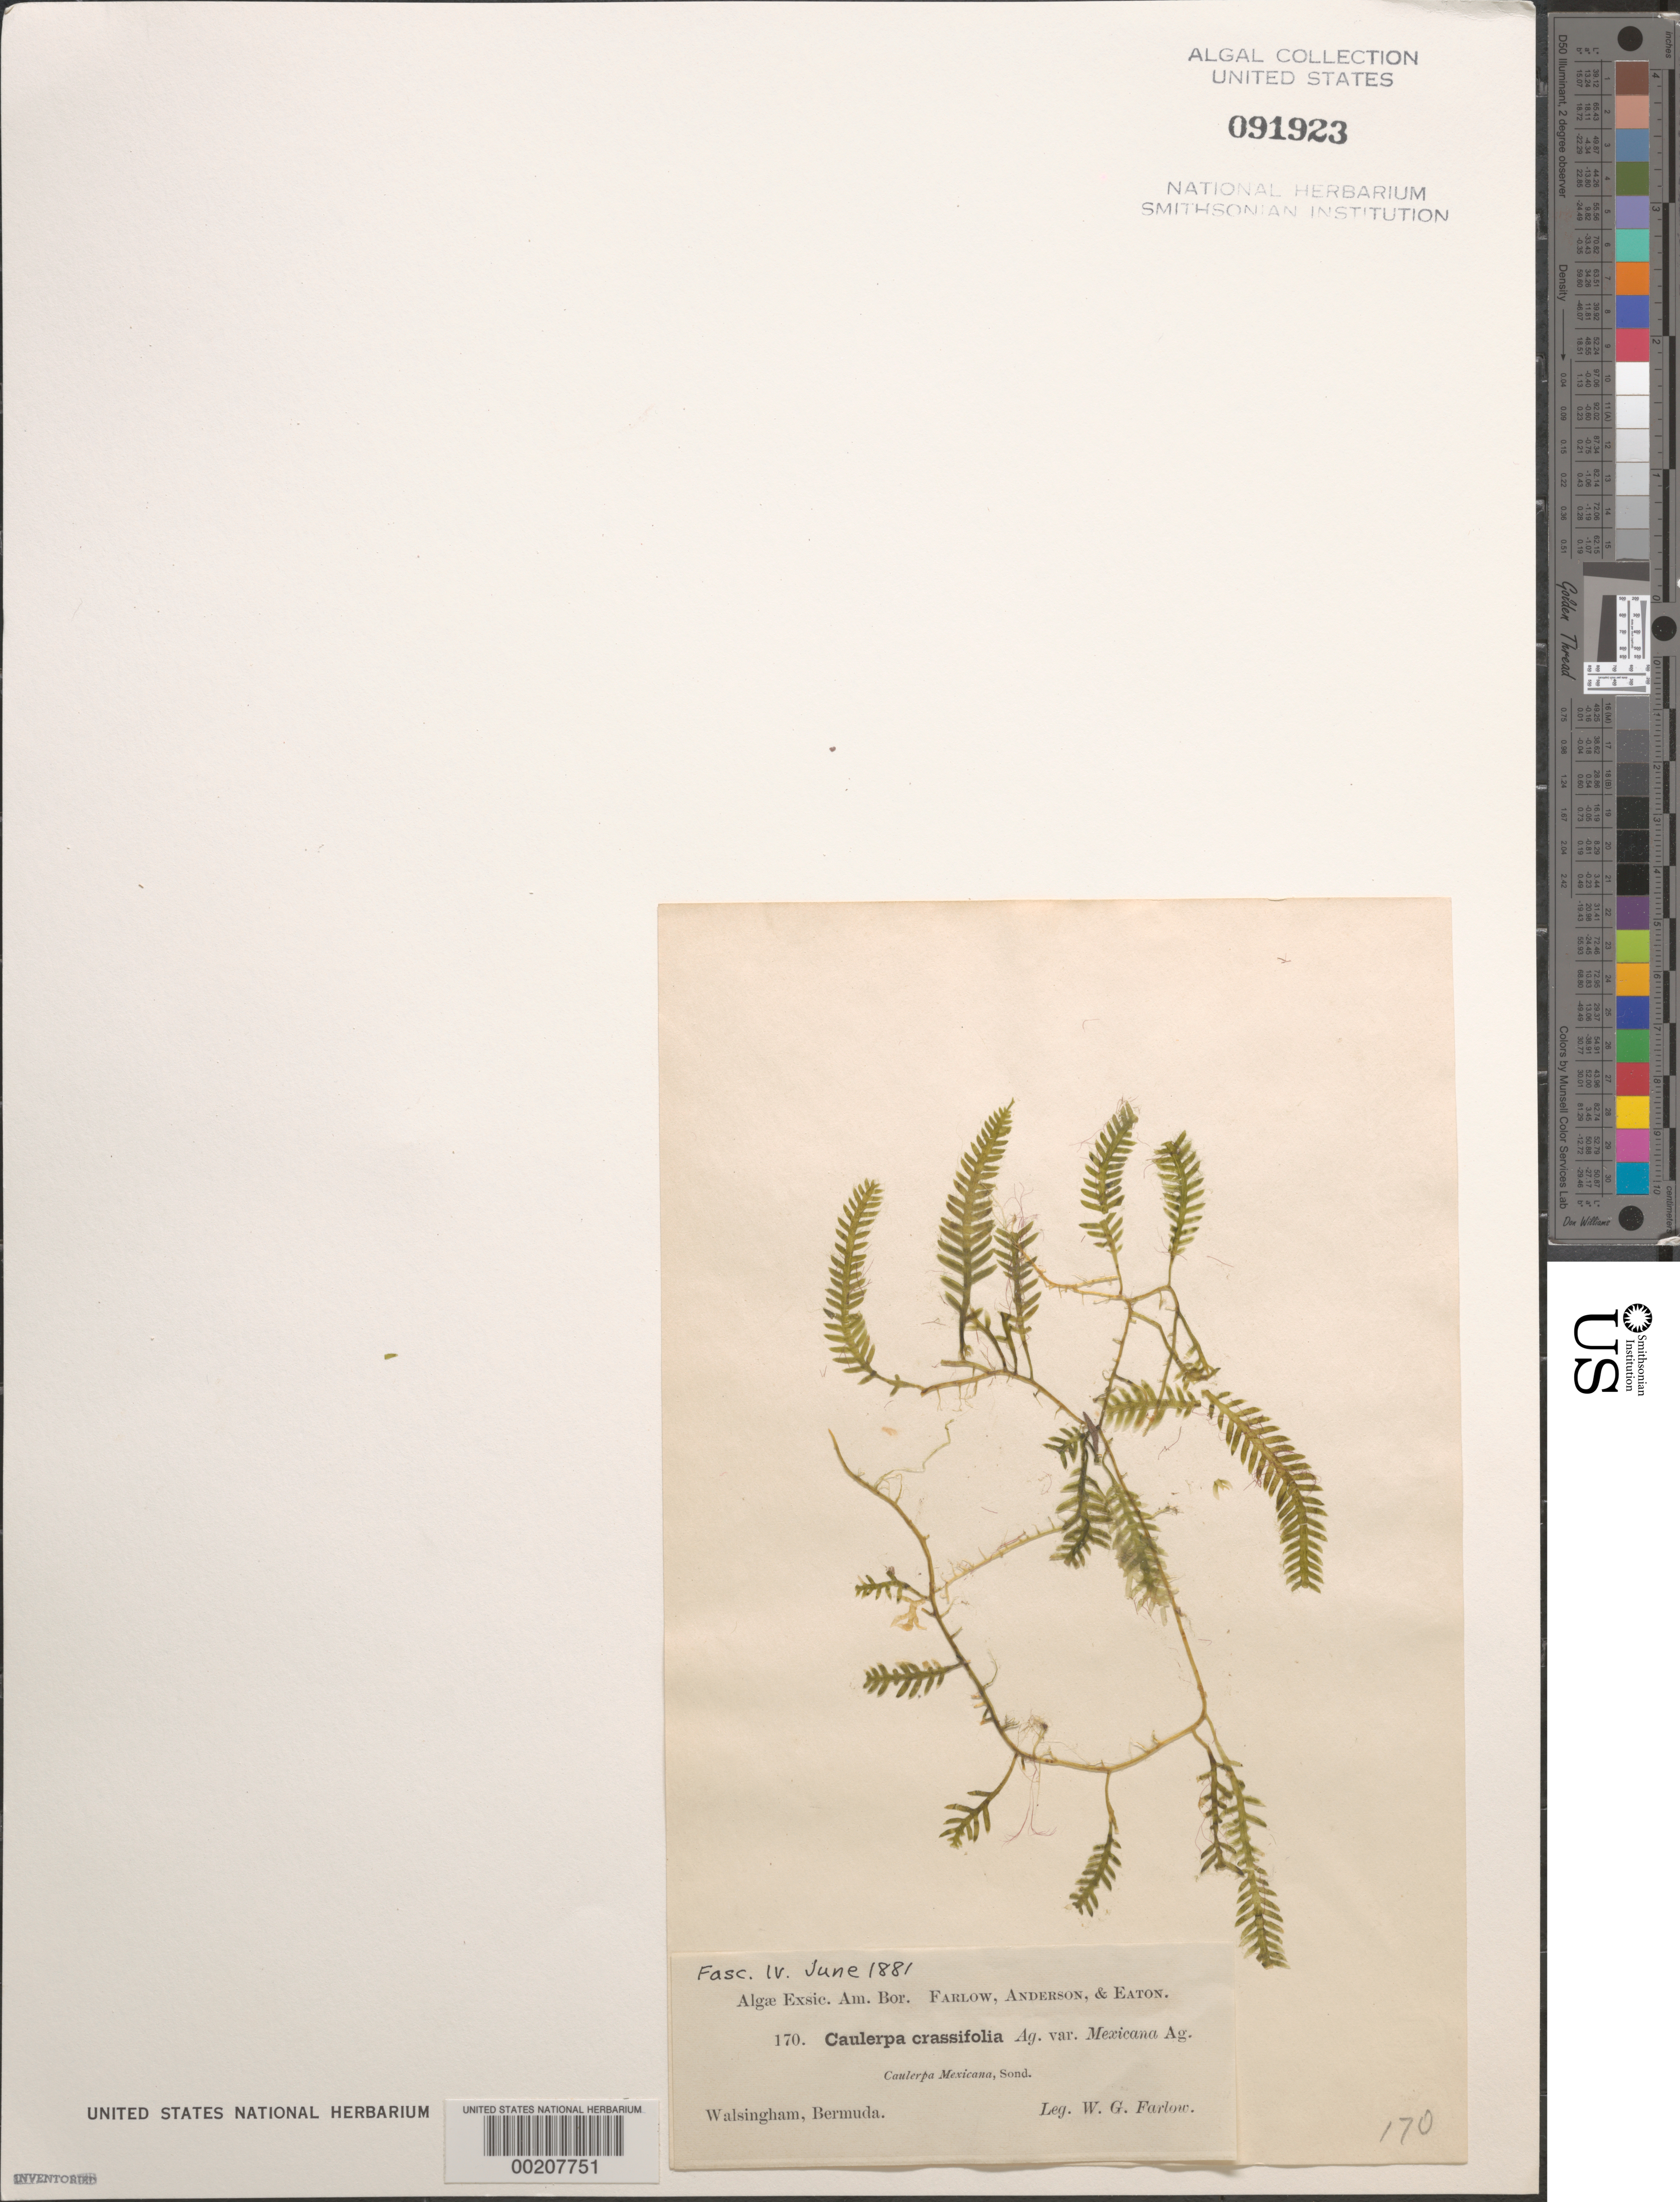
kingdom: Plantae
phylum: Chlorophyta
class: Ulvophyceae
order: Cladophorales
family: Cladophoraceae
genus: Cladophora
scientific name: Cladophora glomerata var. crassior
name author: (C. Agardh) C. Hoek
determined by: Algae name updating Project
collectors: W. G. Farlow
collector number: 170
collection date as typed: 18--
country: Bermuda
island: Bermuda Island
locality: Walsingham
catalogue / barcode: US 91923